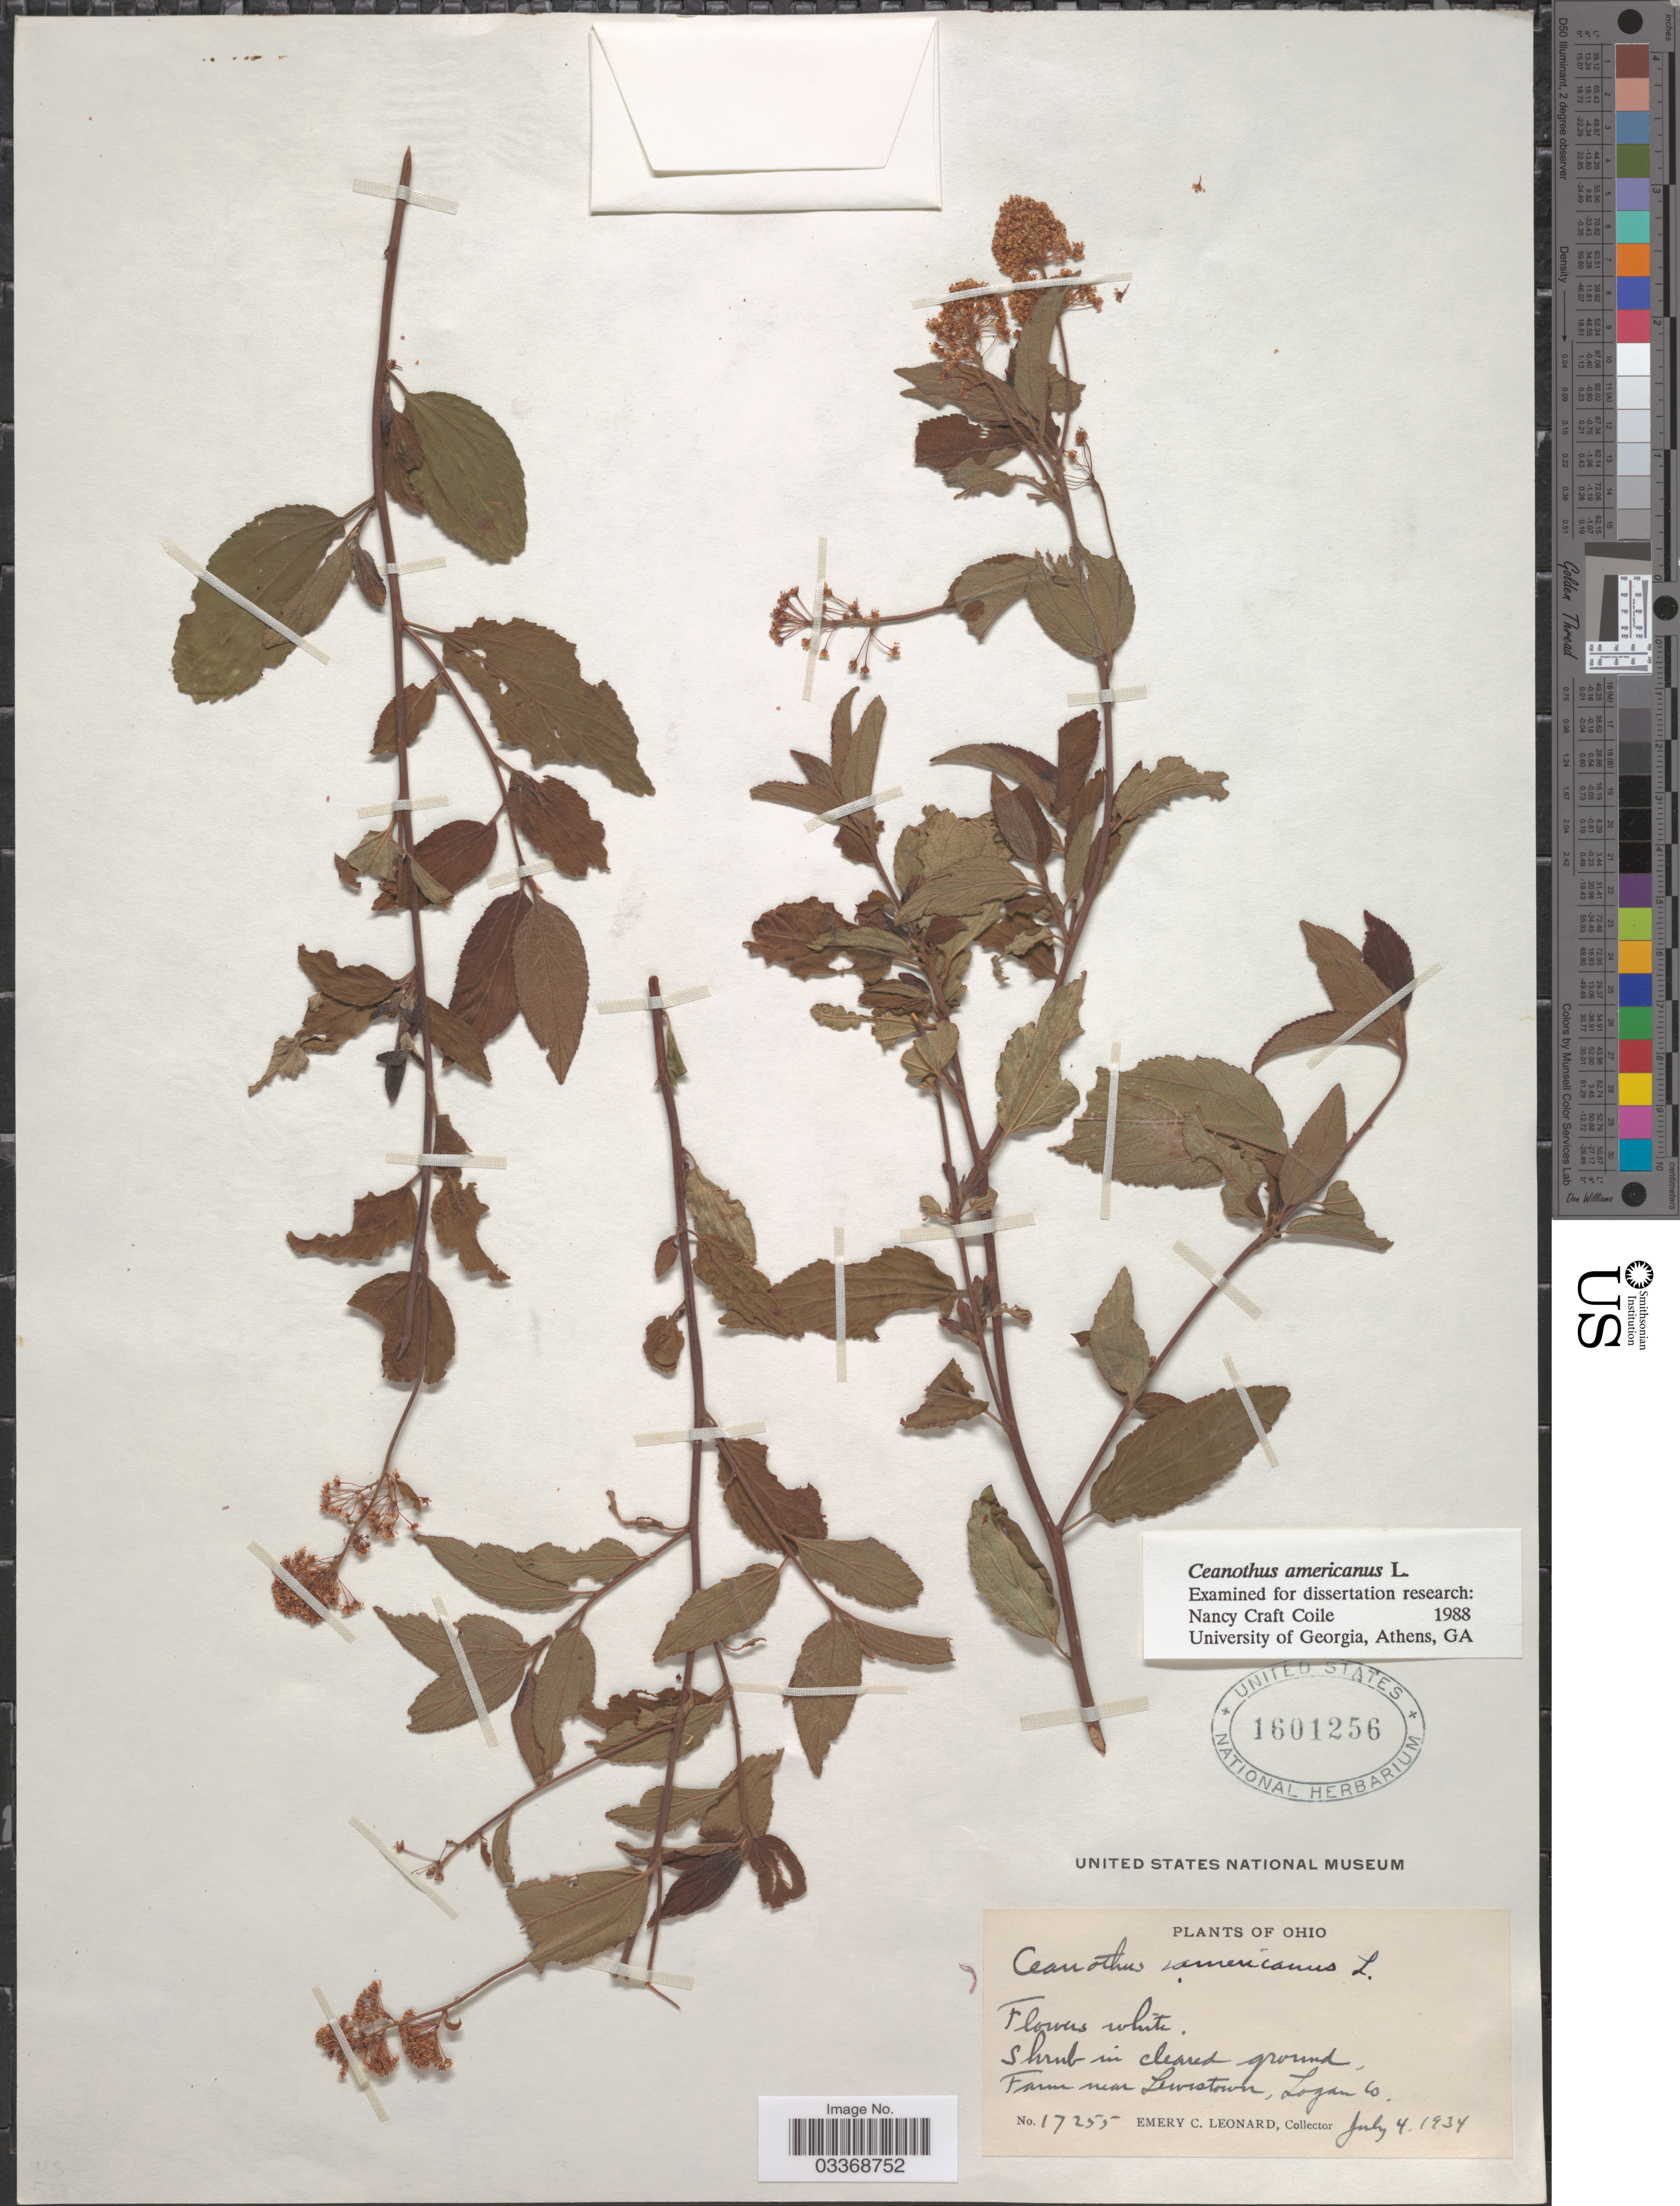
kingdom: Plantae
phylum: Tracheophyta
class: Magnoliopsida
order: Rosales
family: Rhamnaceae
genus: Ceanothus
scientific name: Ceanothus americanus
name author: L.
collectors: E. C. Leonard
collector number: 17255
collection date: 1934-07-04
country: United States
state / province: Ohio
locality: Farm near Lewistown, Logan Co.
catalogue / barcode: US 1601256